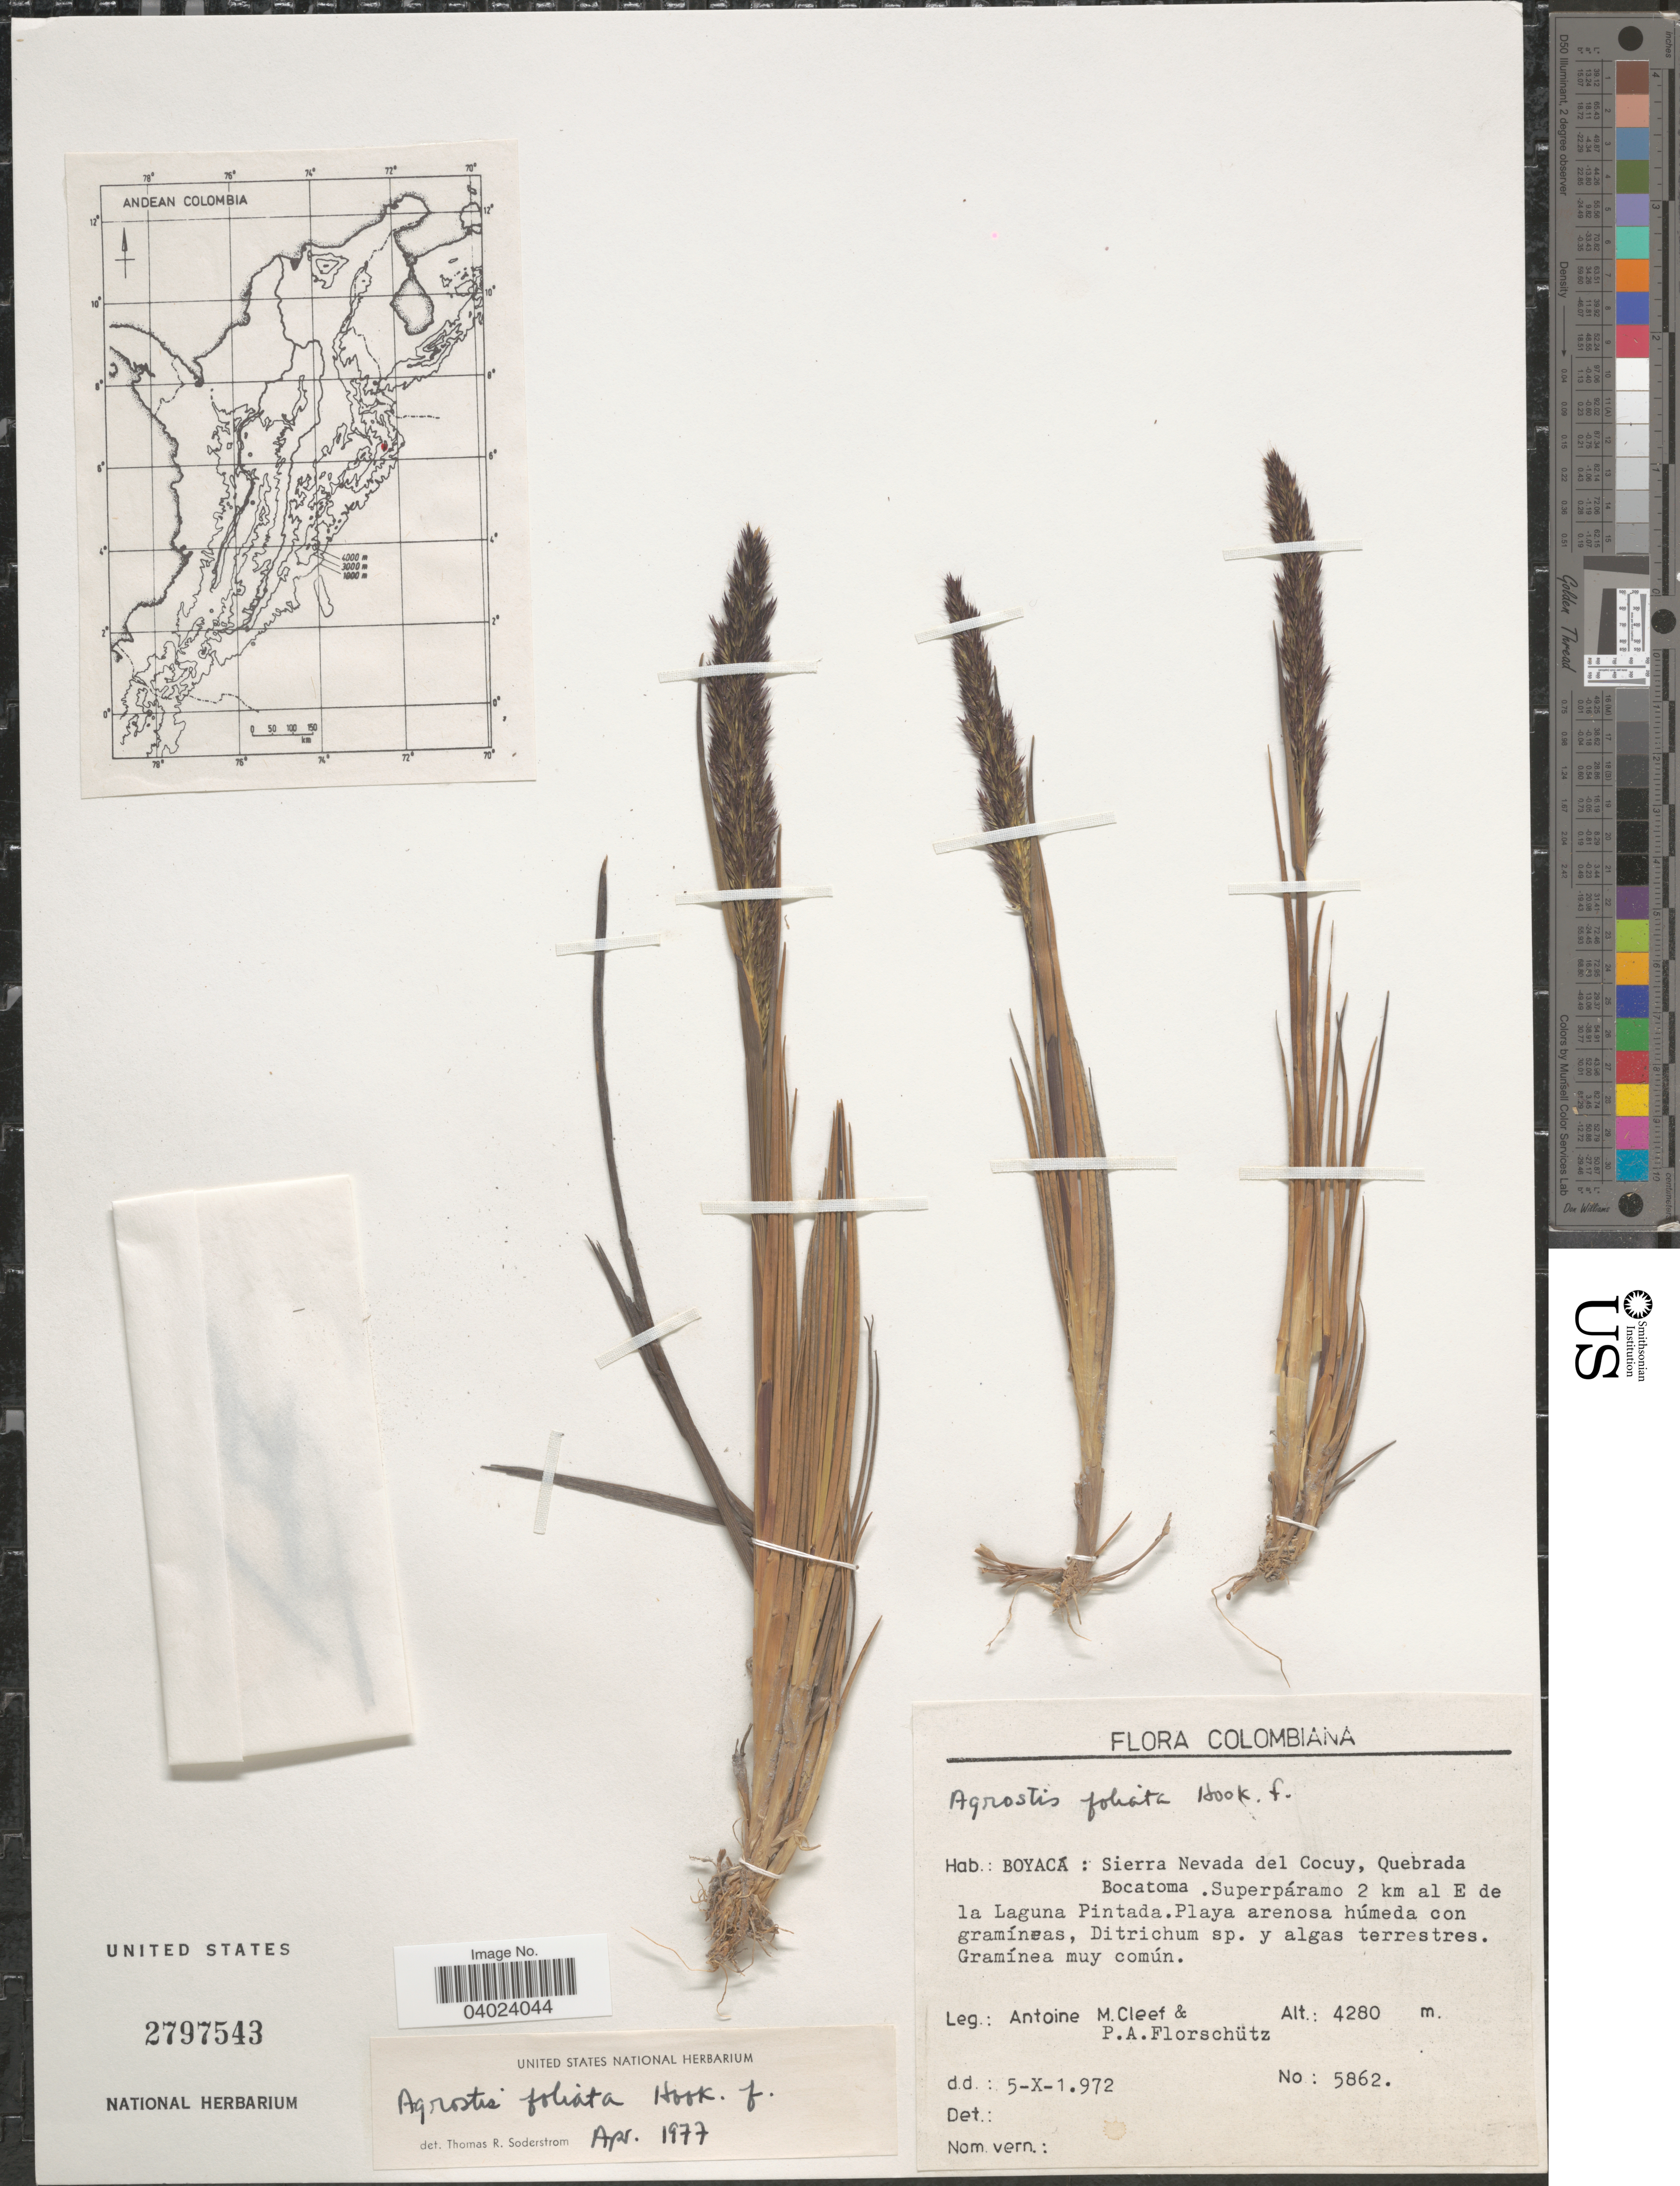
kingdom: Plantae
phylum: Tracheophyta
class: Liliopsida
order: Poales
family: Poaceae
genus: Agrostis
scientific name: Agrostis foliata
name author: Hook. f.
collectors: A. M. Cleef & P. Florschütz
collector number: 5862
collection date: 1972-10-05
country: Colombia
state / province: Boyacá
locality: Sierra Nevada del Cocuy, Quebrada Bocatoma. Superpáramo 2 km al E de la Laguna Pintada.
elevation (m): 4280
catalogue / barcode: US 2797543